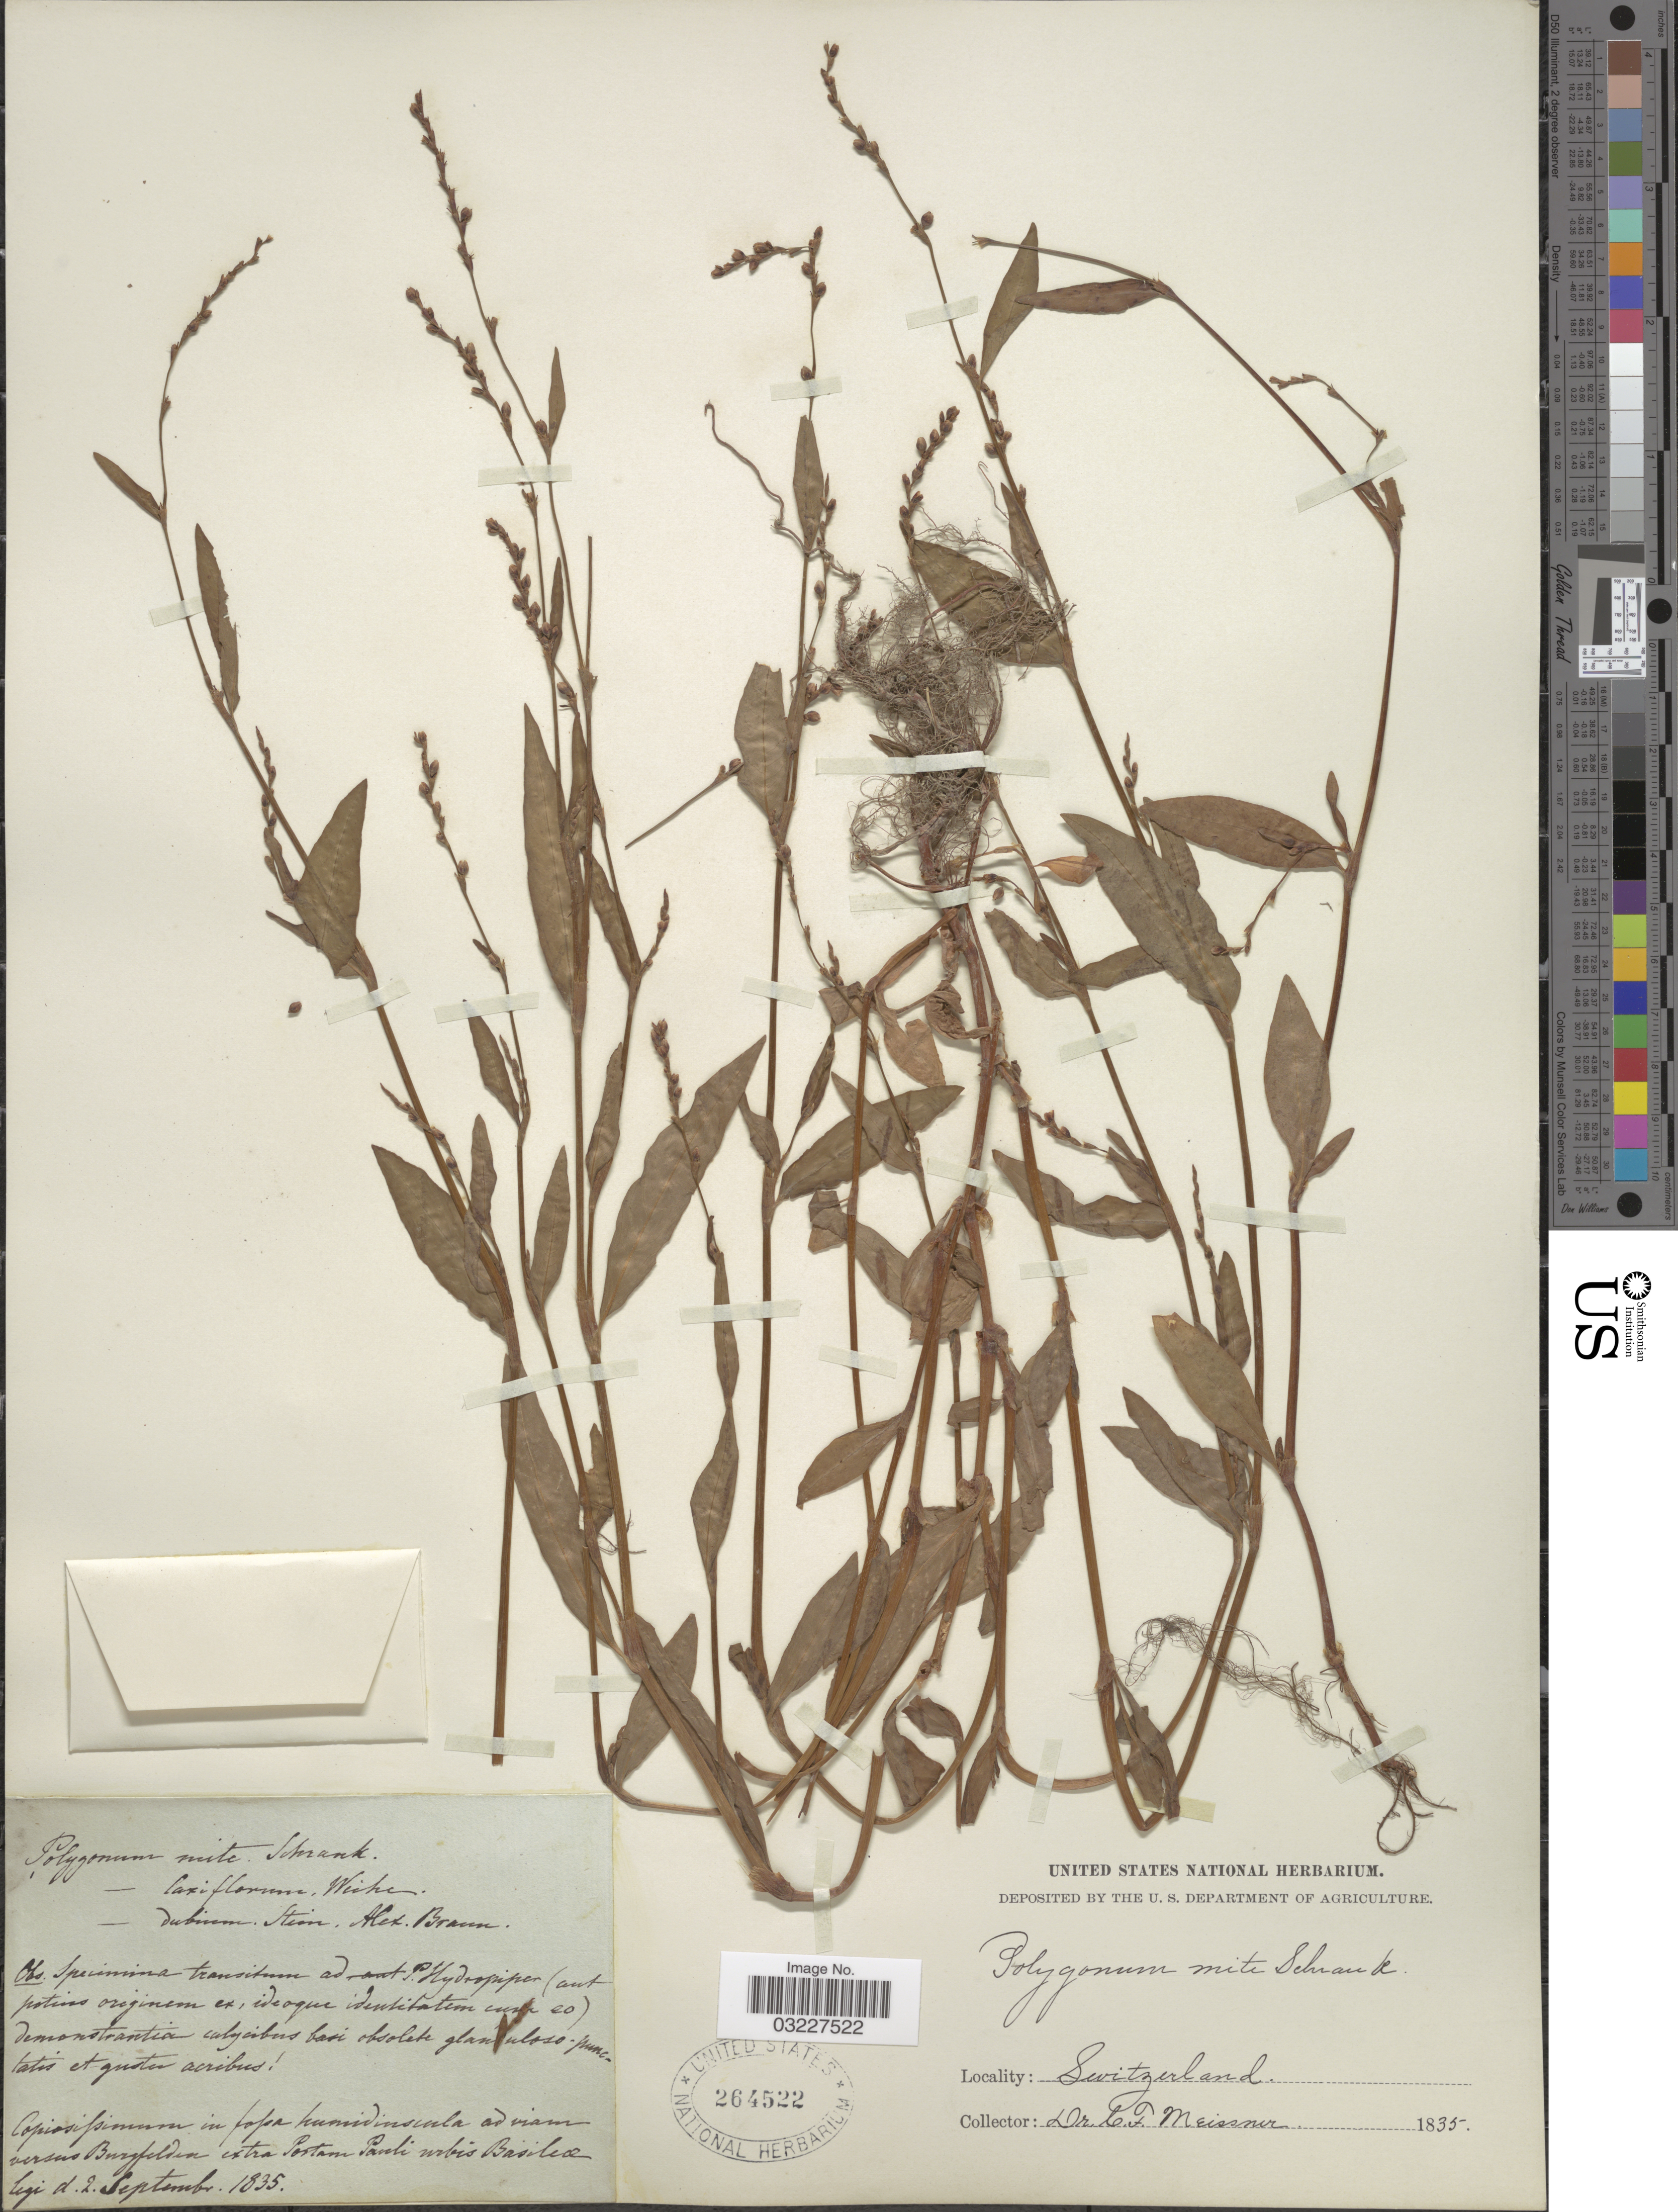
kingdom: Plantae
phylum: Tracheophyta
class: Magnoliopsida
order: Caryophyllales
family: Polygonaceae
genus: Polygonum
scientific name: Polygonum mite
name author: Schrank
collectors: C. F. W. Meissner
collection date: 1835-09-02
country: Switzerland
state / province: Basel-Stadt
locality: Copiosimum in popa humidinsula ad viam versus Burgfelden extra Portam Pauli urbis Basiliae.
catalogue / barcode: US 264522